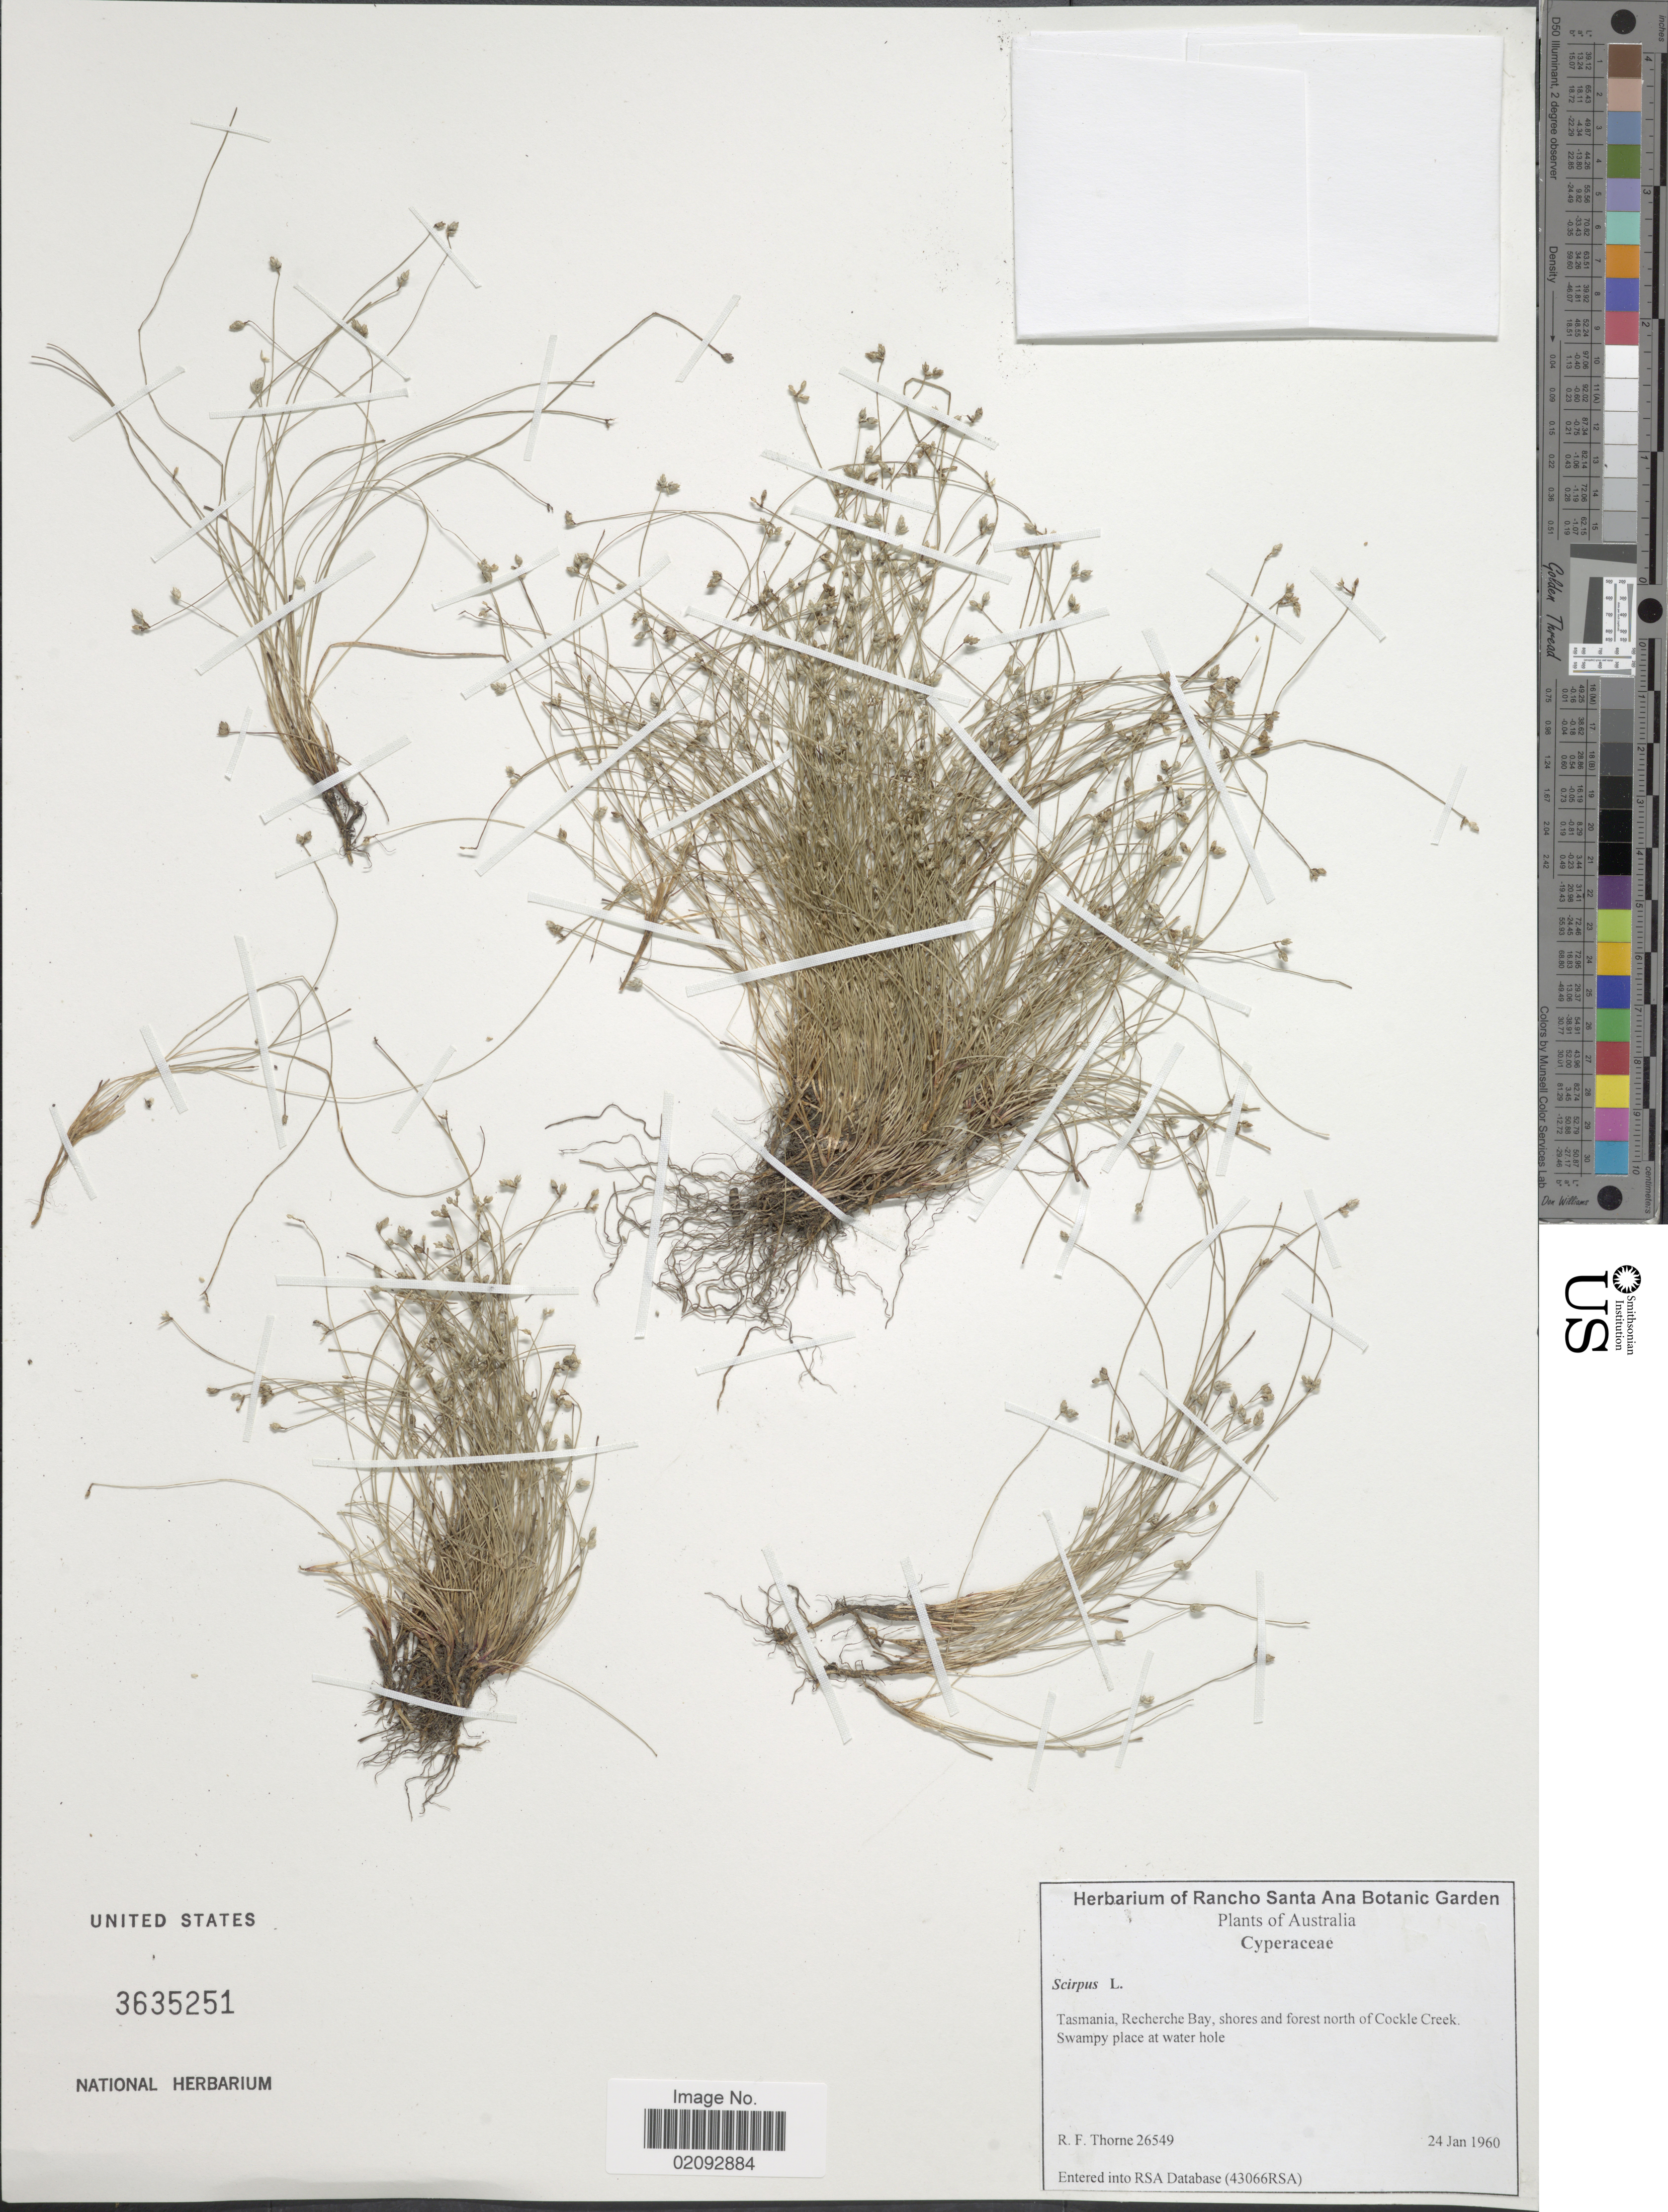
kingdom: Plantae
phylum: Tracheophyta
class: Liliopsida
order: Poales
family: Cyperaceae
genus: Isolepis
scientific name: Isolepis sp.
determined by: Strong, Mark T., (BOT), Smithsonian Institution - National Museum of Natural History (UNITED STATES)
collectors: R. F. Thorne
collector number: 26549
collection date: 1960-01-24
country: Australia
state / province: Tasmania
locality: Recherche Bay, shores and forest north of Cockle Creek. Swampy place at water hole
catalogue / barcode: US 3635251